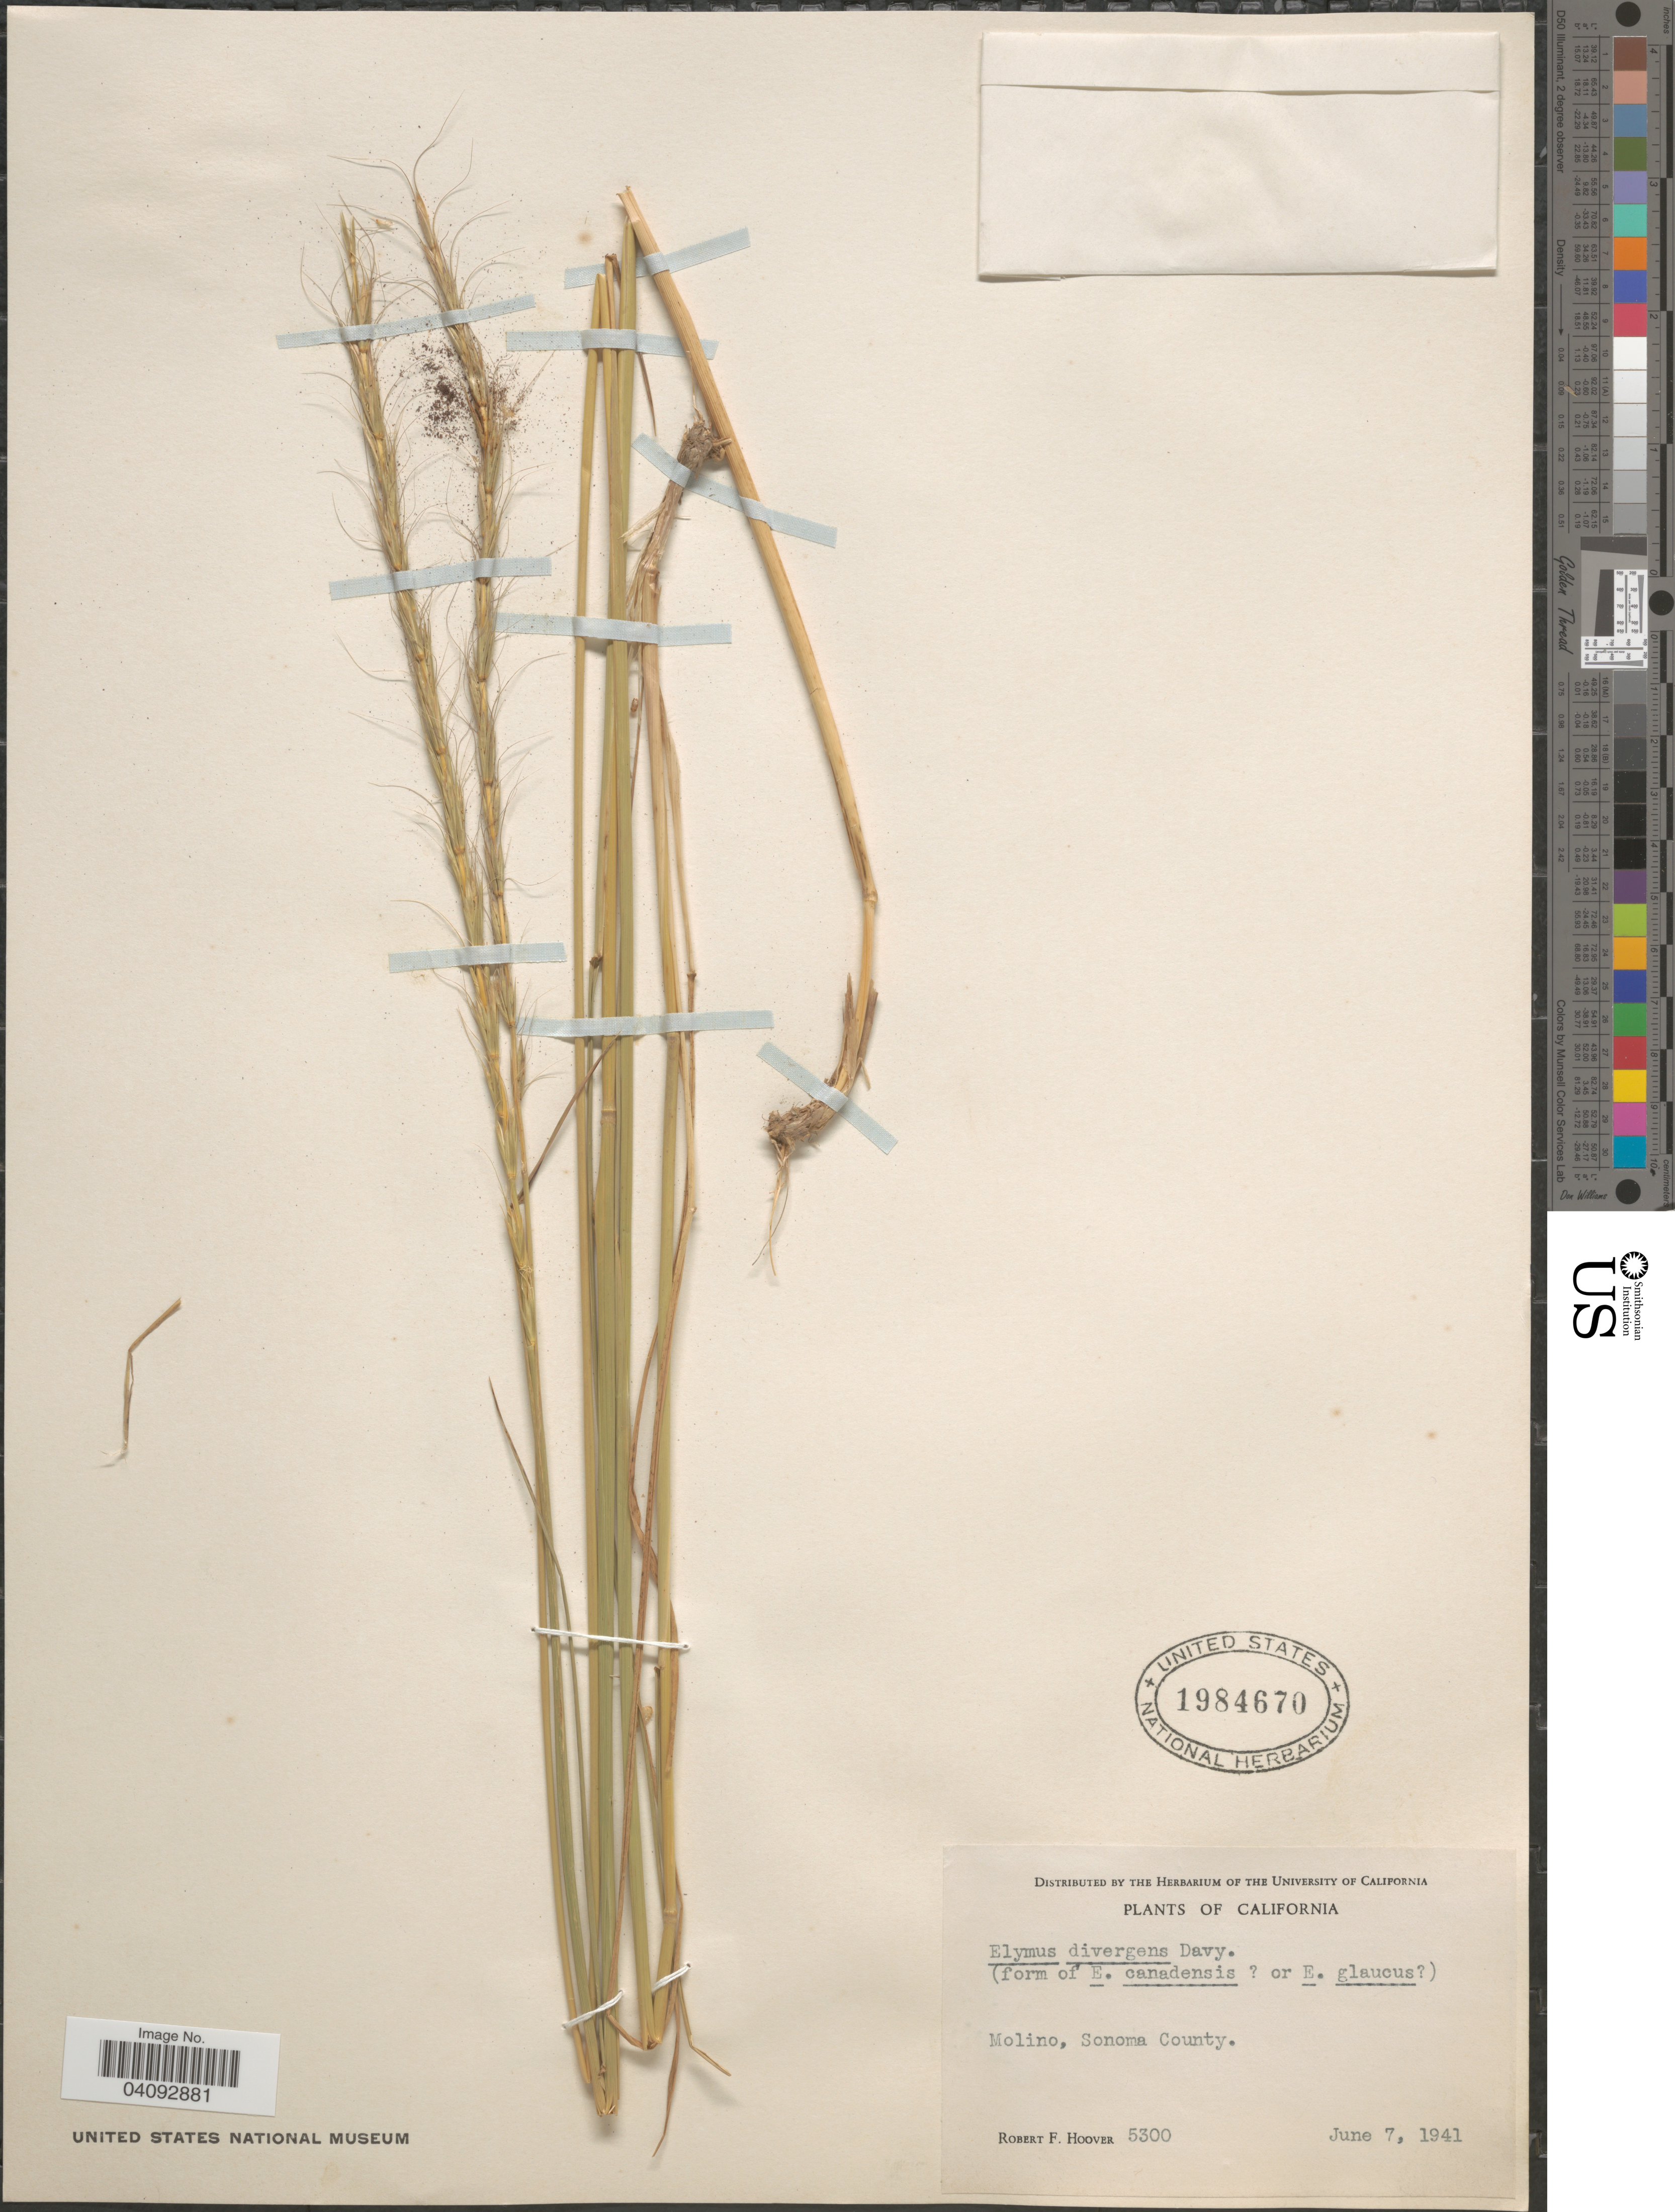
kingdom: Plantae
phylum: Tracheophyta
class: Liliopsida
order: Poales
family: Poaceae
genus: Elymus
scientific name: Elymus glaucus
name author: Buckley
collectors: R. F. Hoover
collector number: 5300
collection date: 1941-06-07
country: United States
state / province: California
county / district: Sonoma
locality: Molino, Sonoma County.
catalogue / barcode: US 1984670